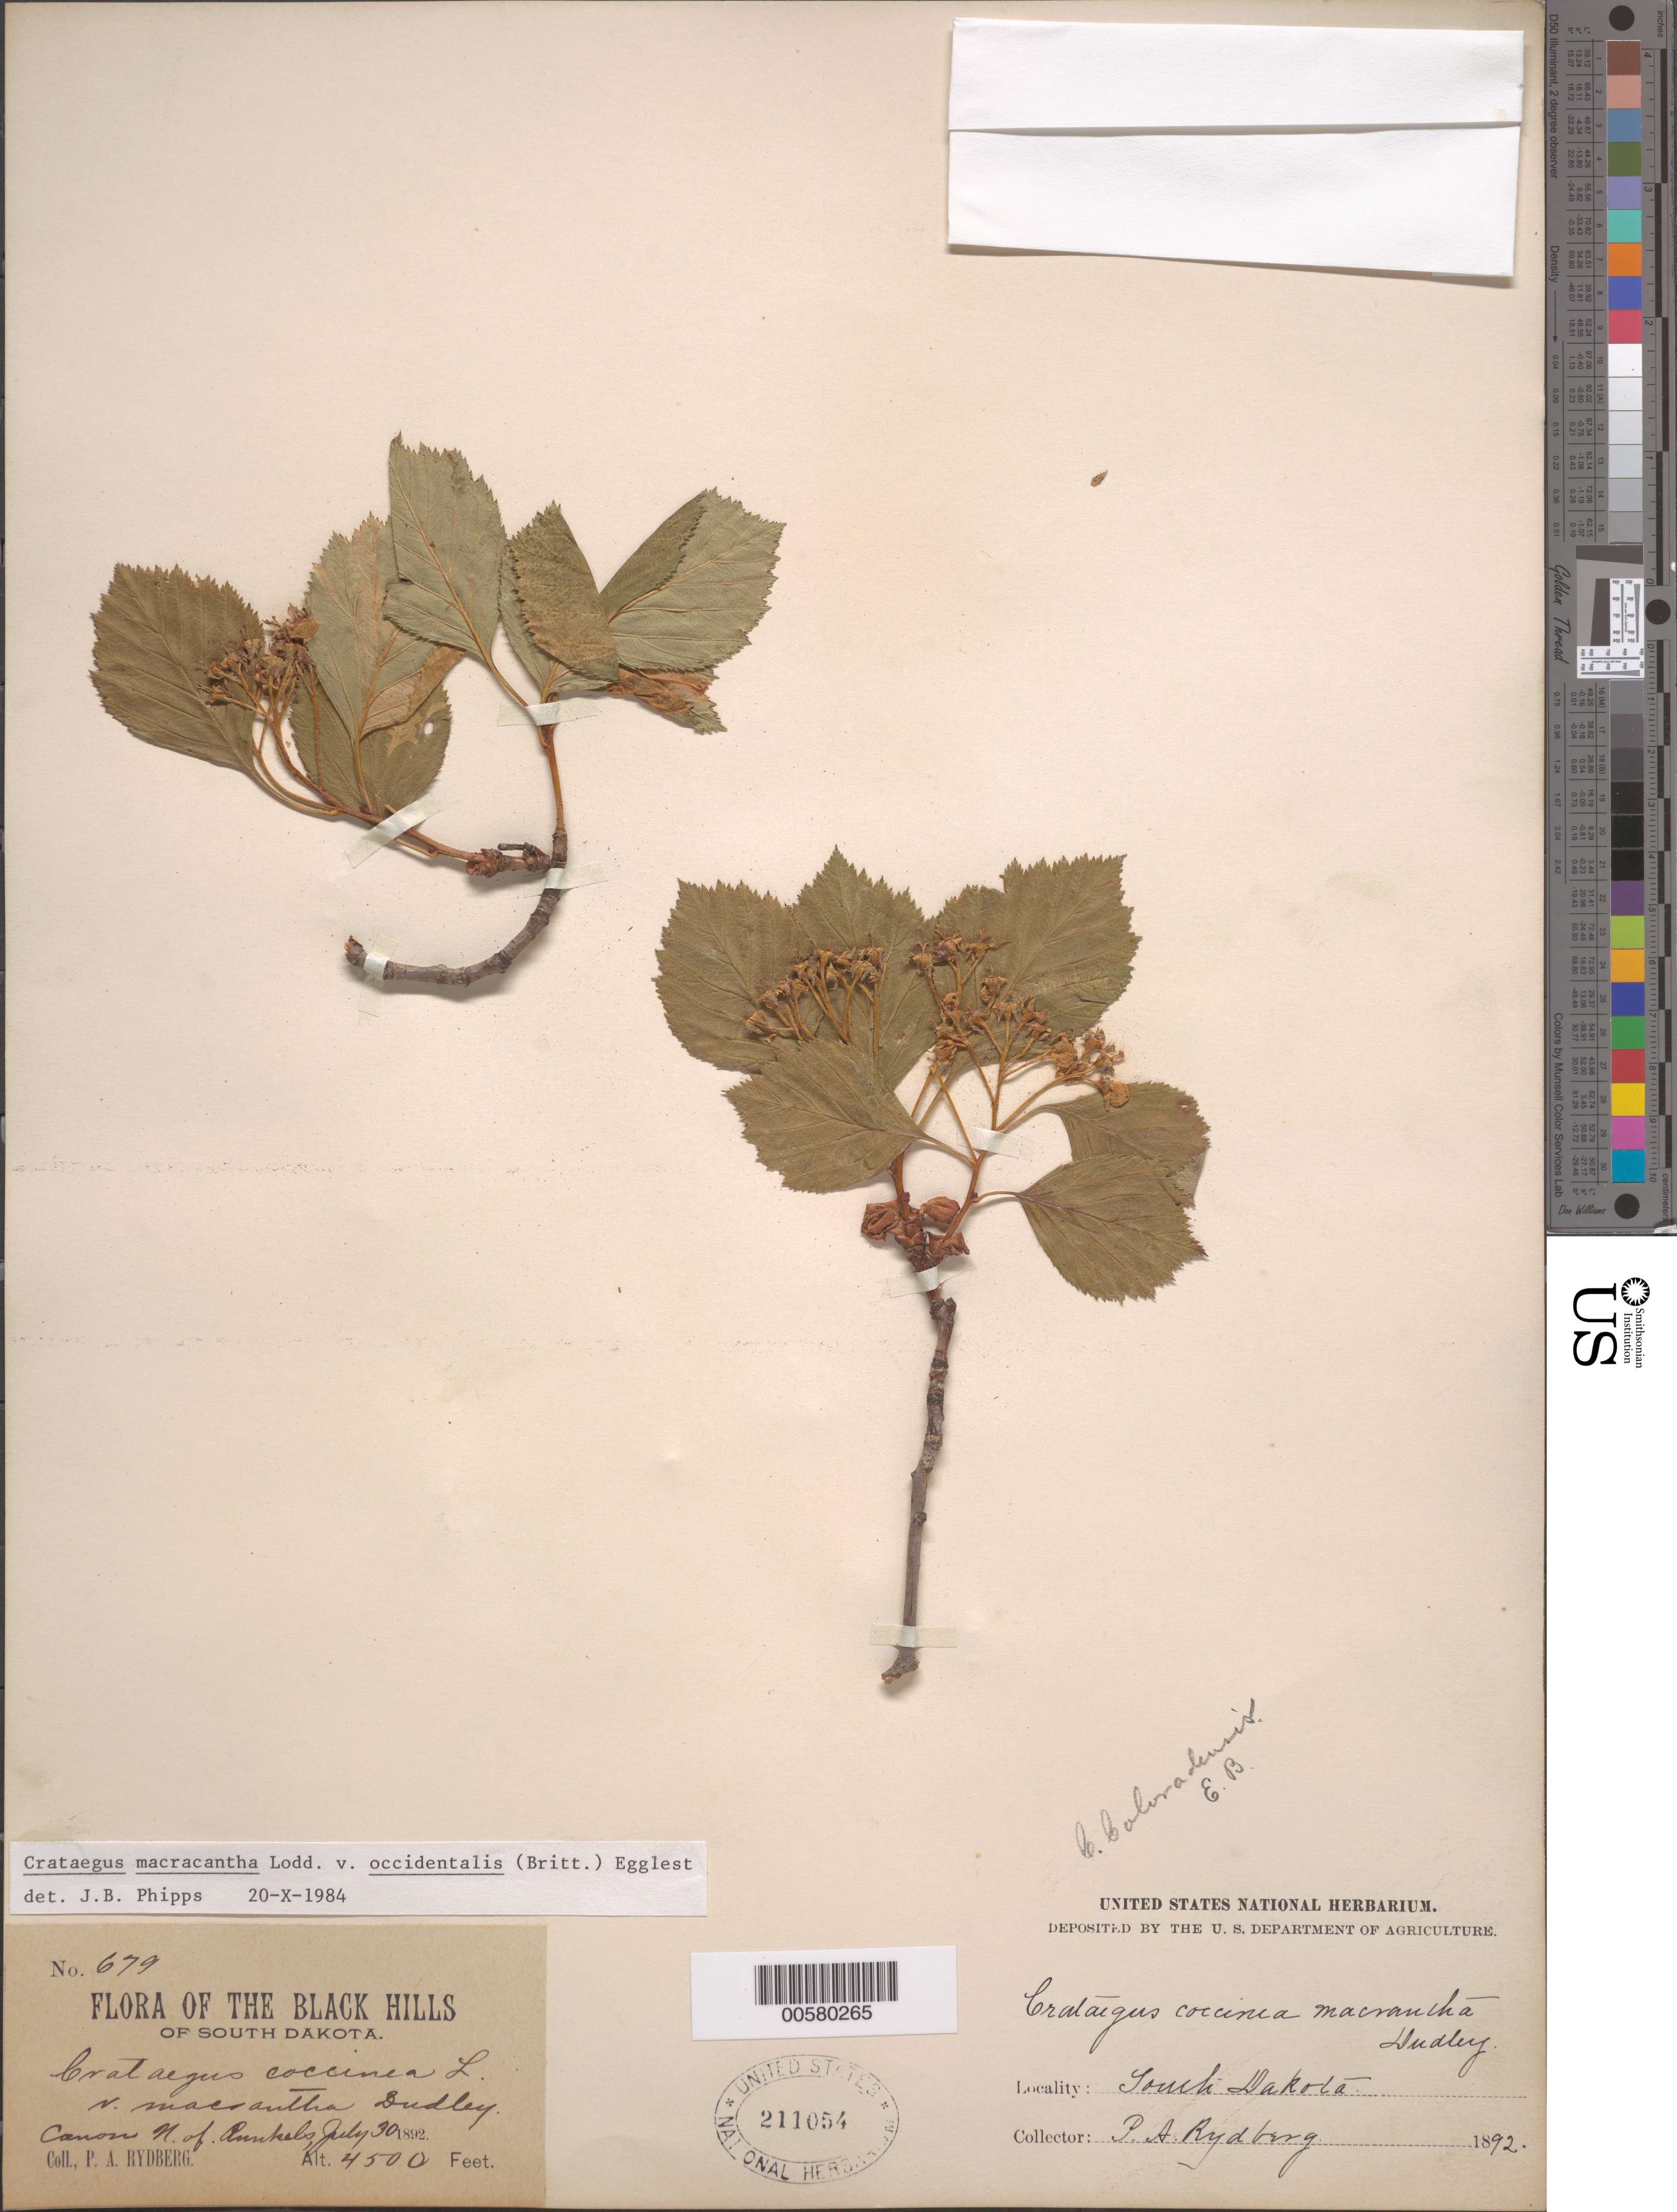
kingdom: Plantae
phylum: Tracheophyta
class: Magnoliopsida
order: Rosales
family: Rosaceae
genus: Crataegus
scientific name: Crataegus macracantha var. occidentalis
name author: (Britton) Eggl.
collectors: P. A. Rydberg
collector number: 679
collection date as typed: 30 Jul 1892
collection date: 1892-07-30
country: United States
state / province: South Dakota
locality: N of Runkels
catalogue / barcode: US 211054